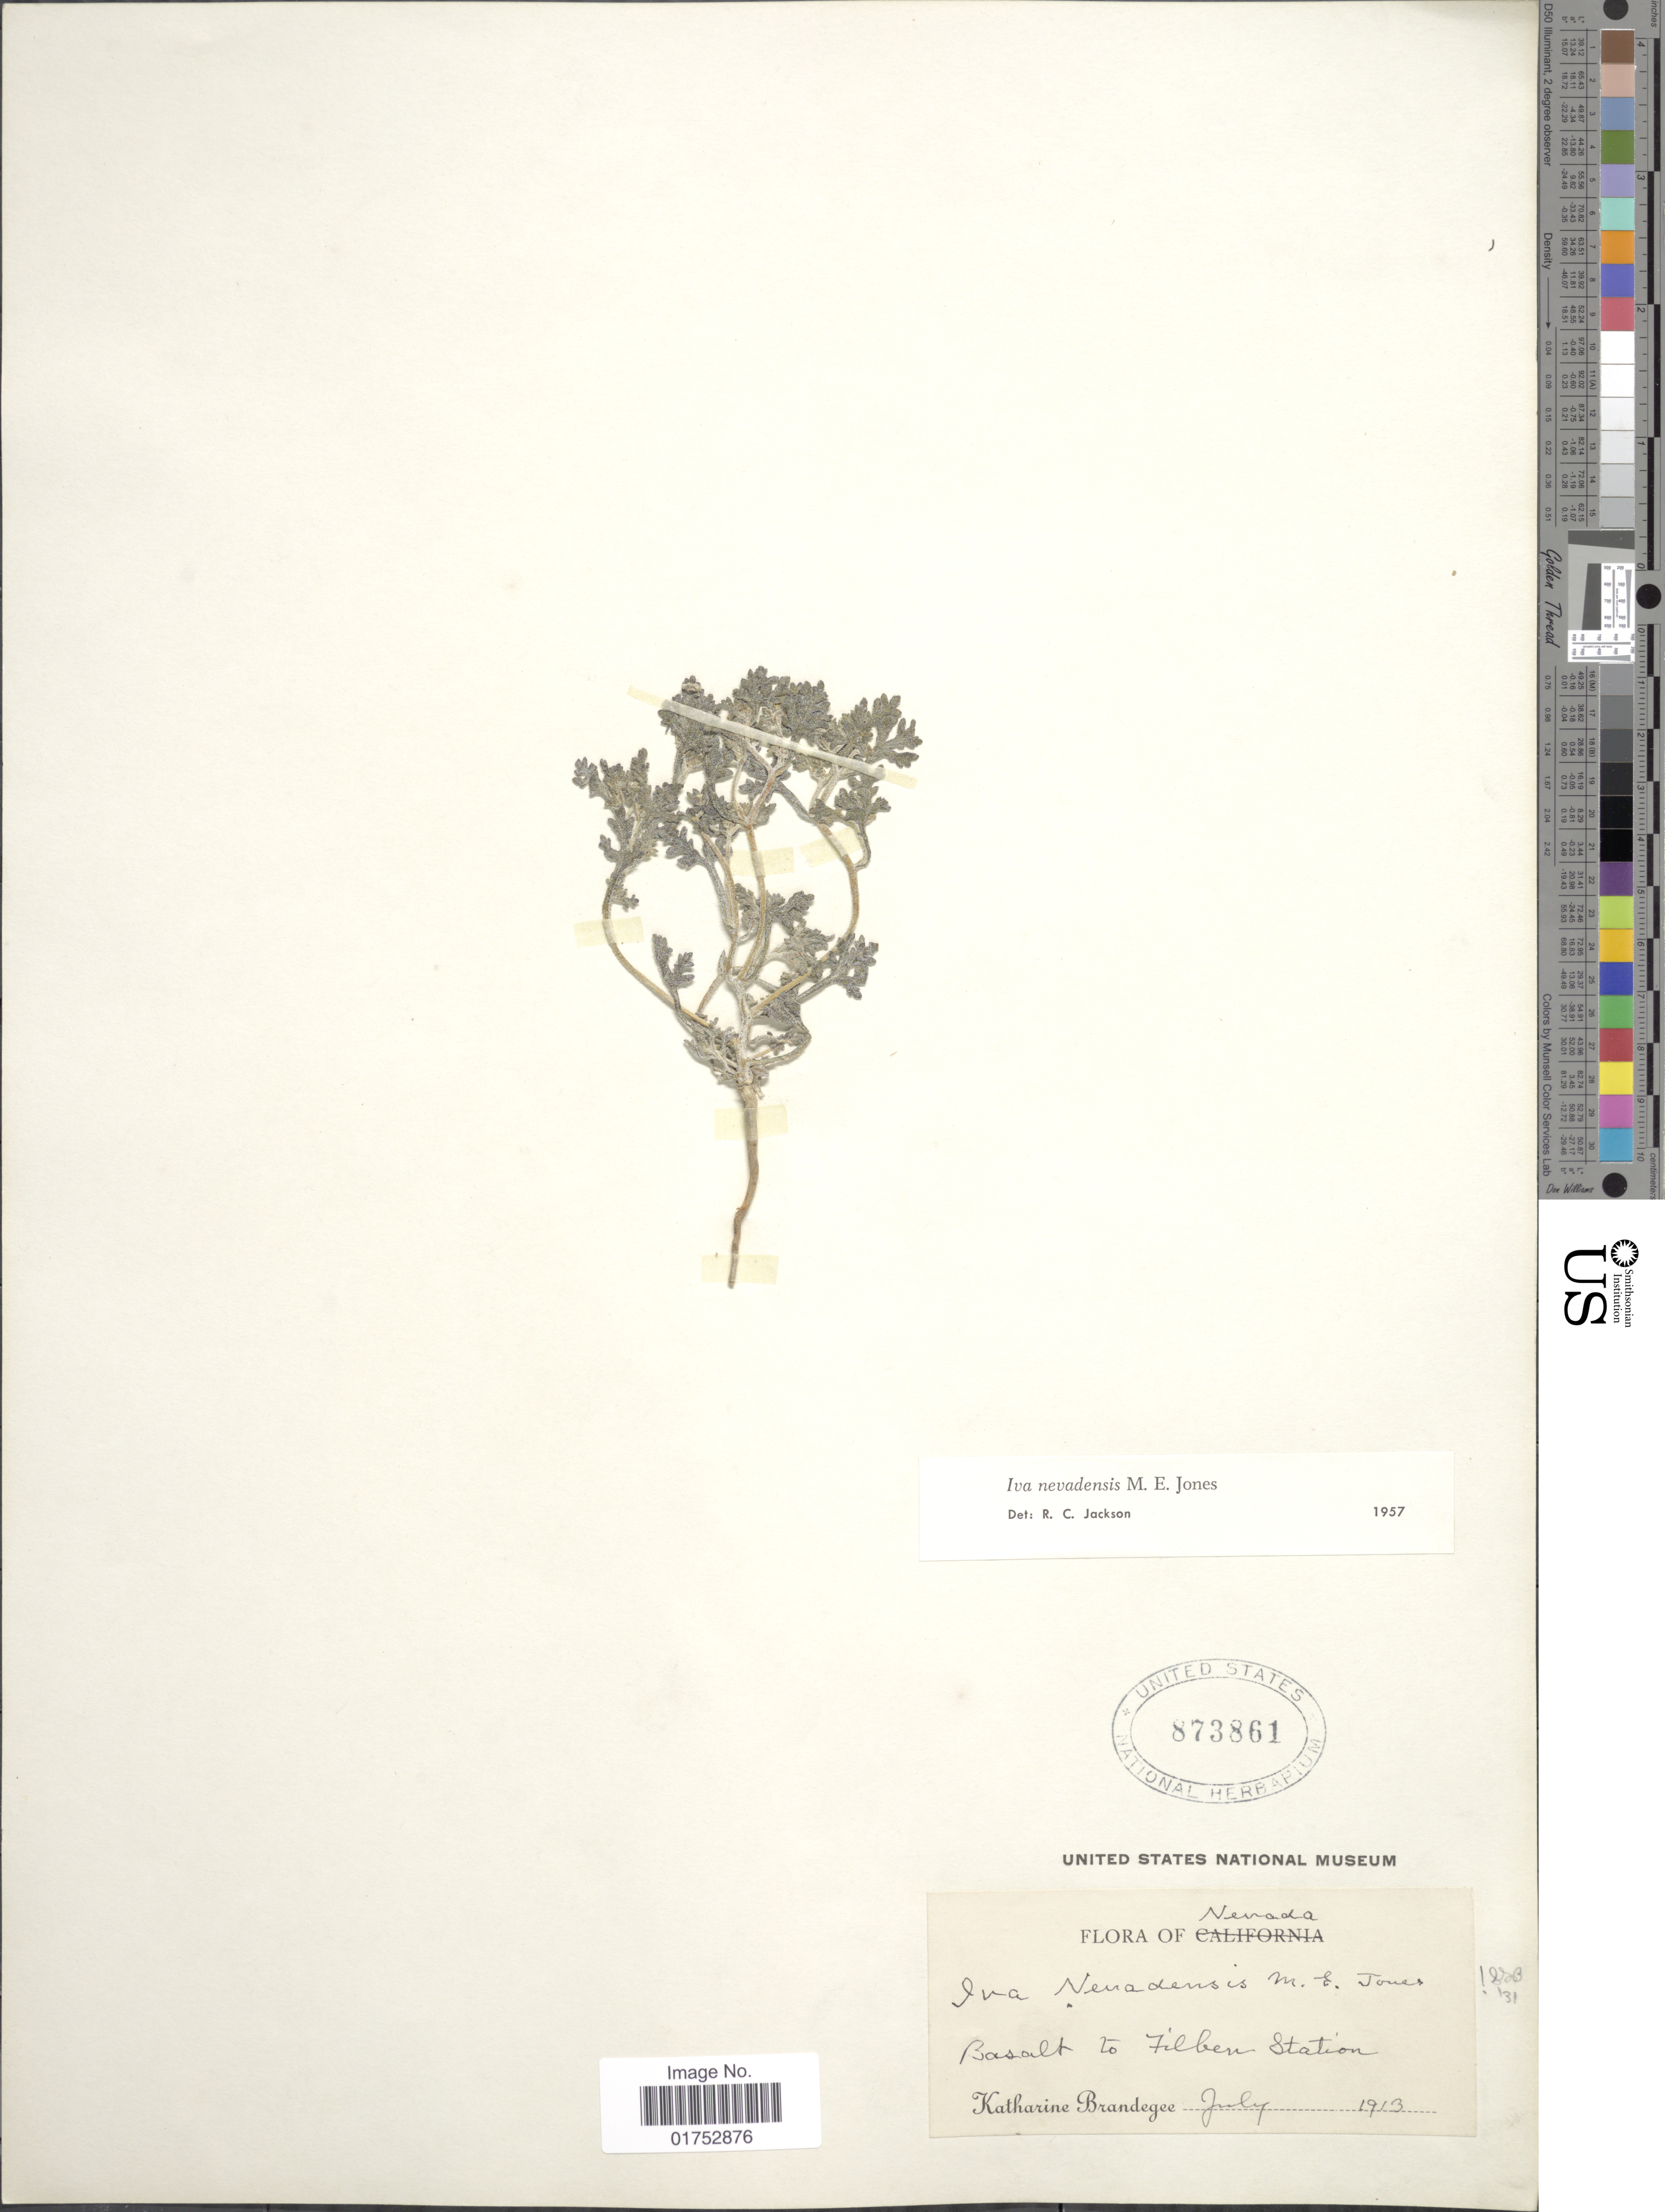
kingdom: Plantae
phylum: Tracheophyta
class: Magnoliopsida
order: Asterales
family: Asteraceae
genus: Iva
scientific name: Iva nevadensis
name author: M.E. Jones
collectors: M. K. Brandegee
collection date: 1913-07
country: United States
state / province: Nevada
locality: Basalt to Filben Station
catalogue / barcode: US 873861